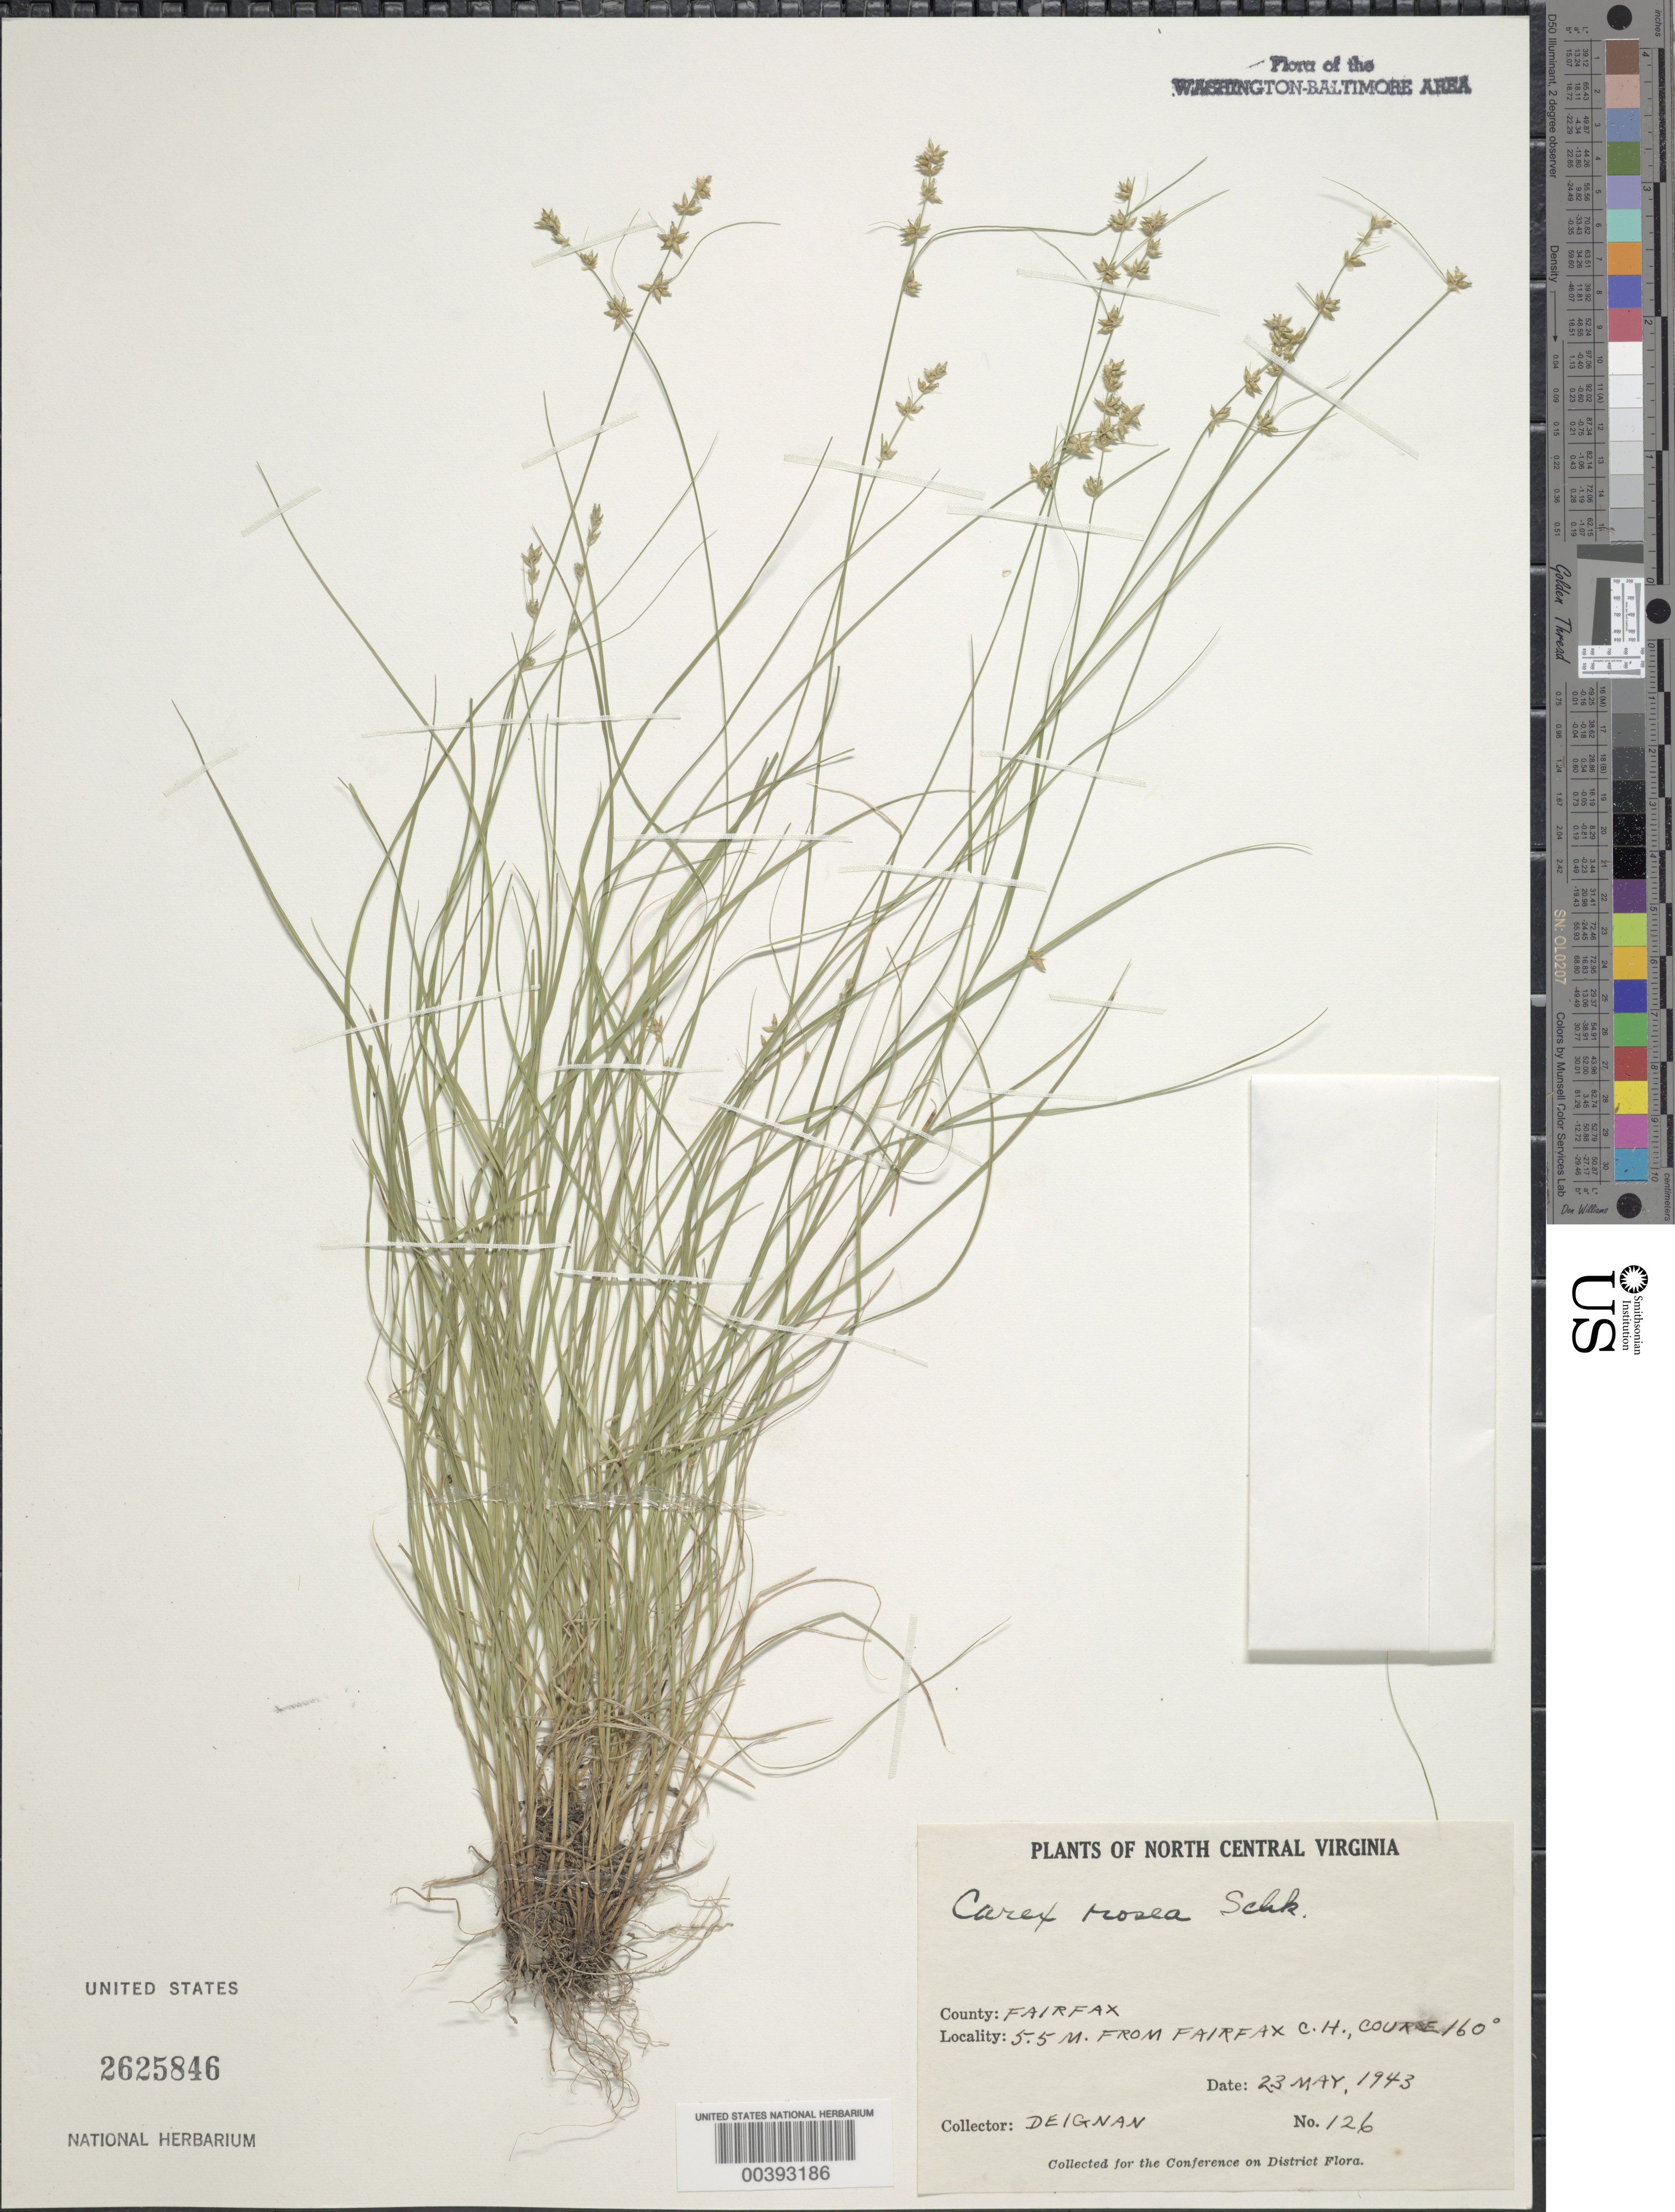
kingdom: Plantae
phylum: Tracheophyta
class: Liliopsida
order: Poales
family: Cyperaceae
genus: Carex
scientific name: Carex rosea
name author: Willd.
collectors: H. Deignan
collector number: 126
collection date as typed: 23 May 1943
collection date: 1943-05-23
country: United States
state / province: Virginia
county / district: Fairfax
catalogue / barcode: US 2625846